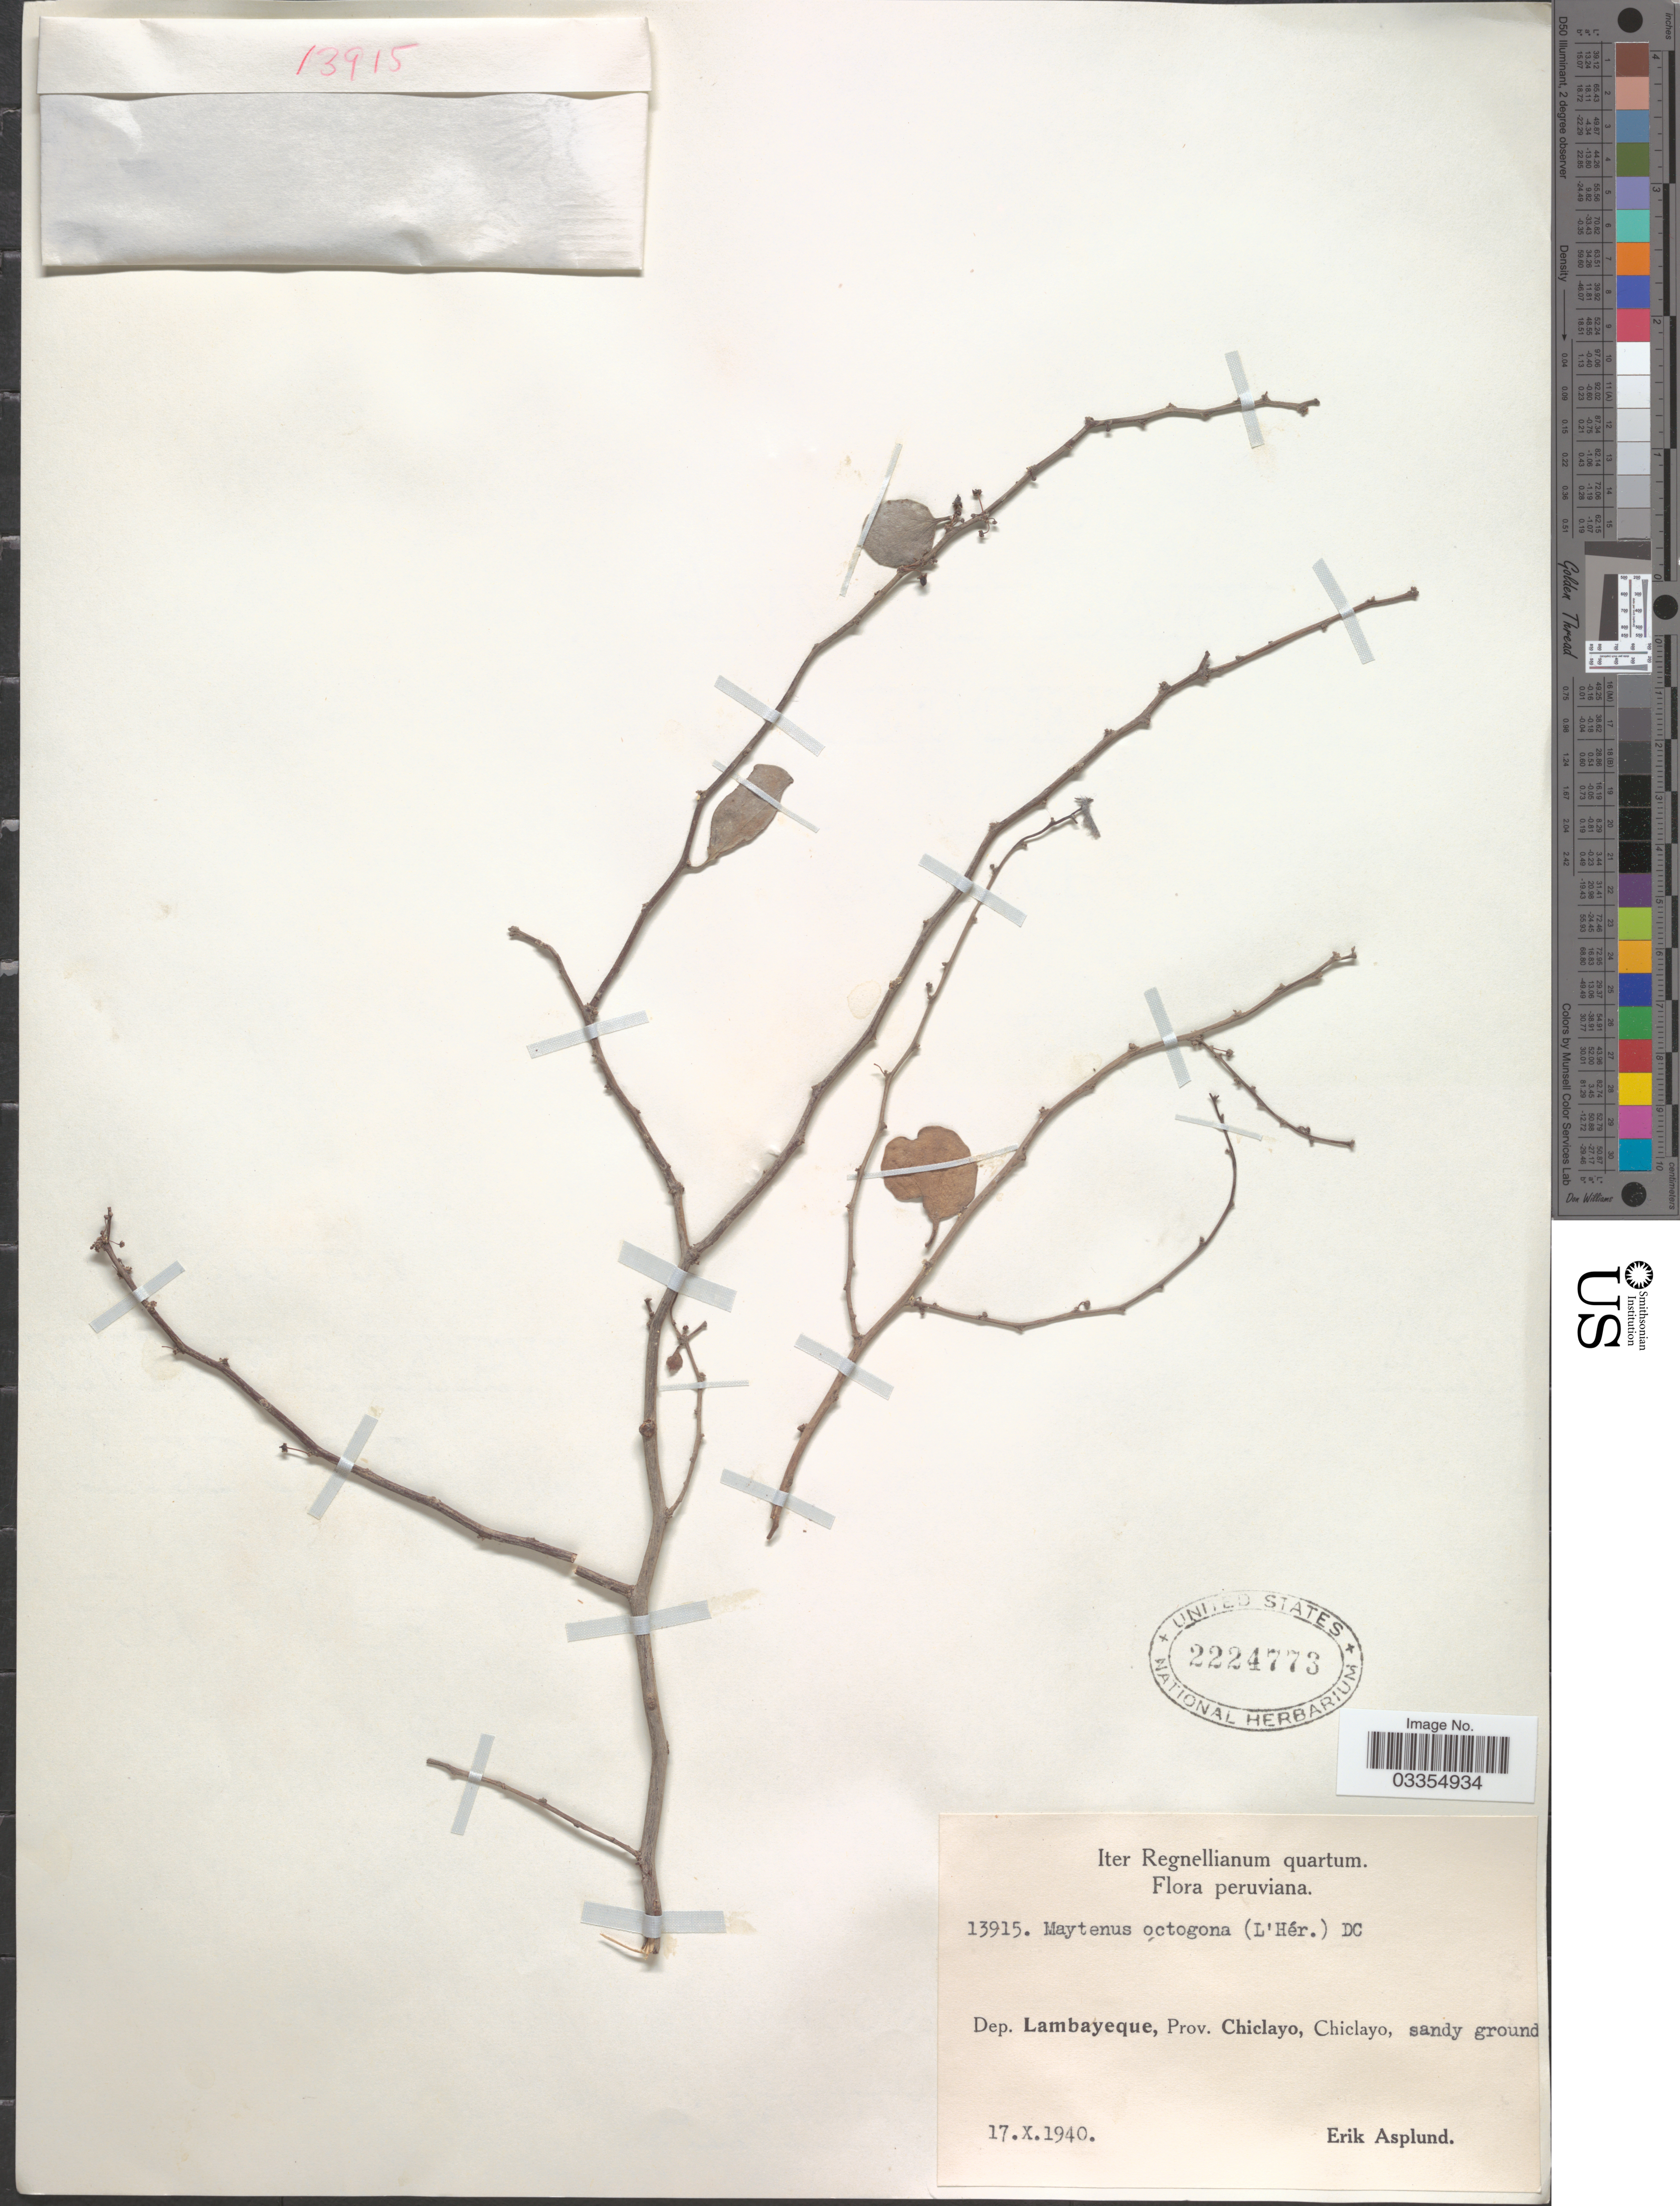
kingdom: Plantae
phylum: Tracheophyta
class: Magnoliopsida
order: Celastrales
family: Celastraceae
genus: Tricerma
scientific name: Tricerma orbiculare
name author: (Humb. & Bonpl. ex Schult.) Lundell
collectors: E. Asplund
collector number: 13915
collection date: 1940-10-17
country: Peru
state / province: Lambayeque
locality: Dep. Lambayeque, Prov. Chiclayo, Chiclayo.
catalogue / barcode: US 2224773